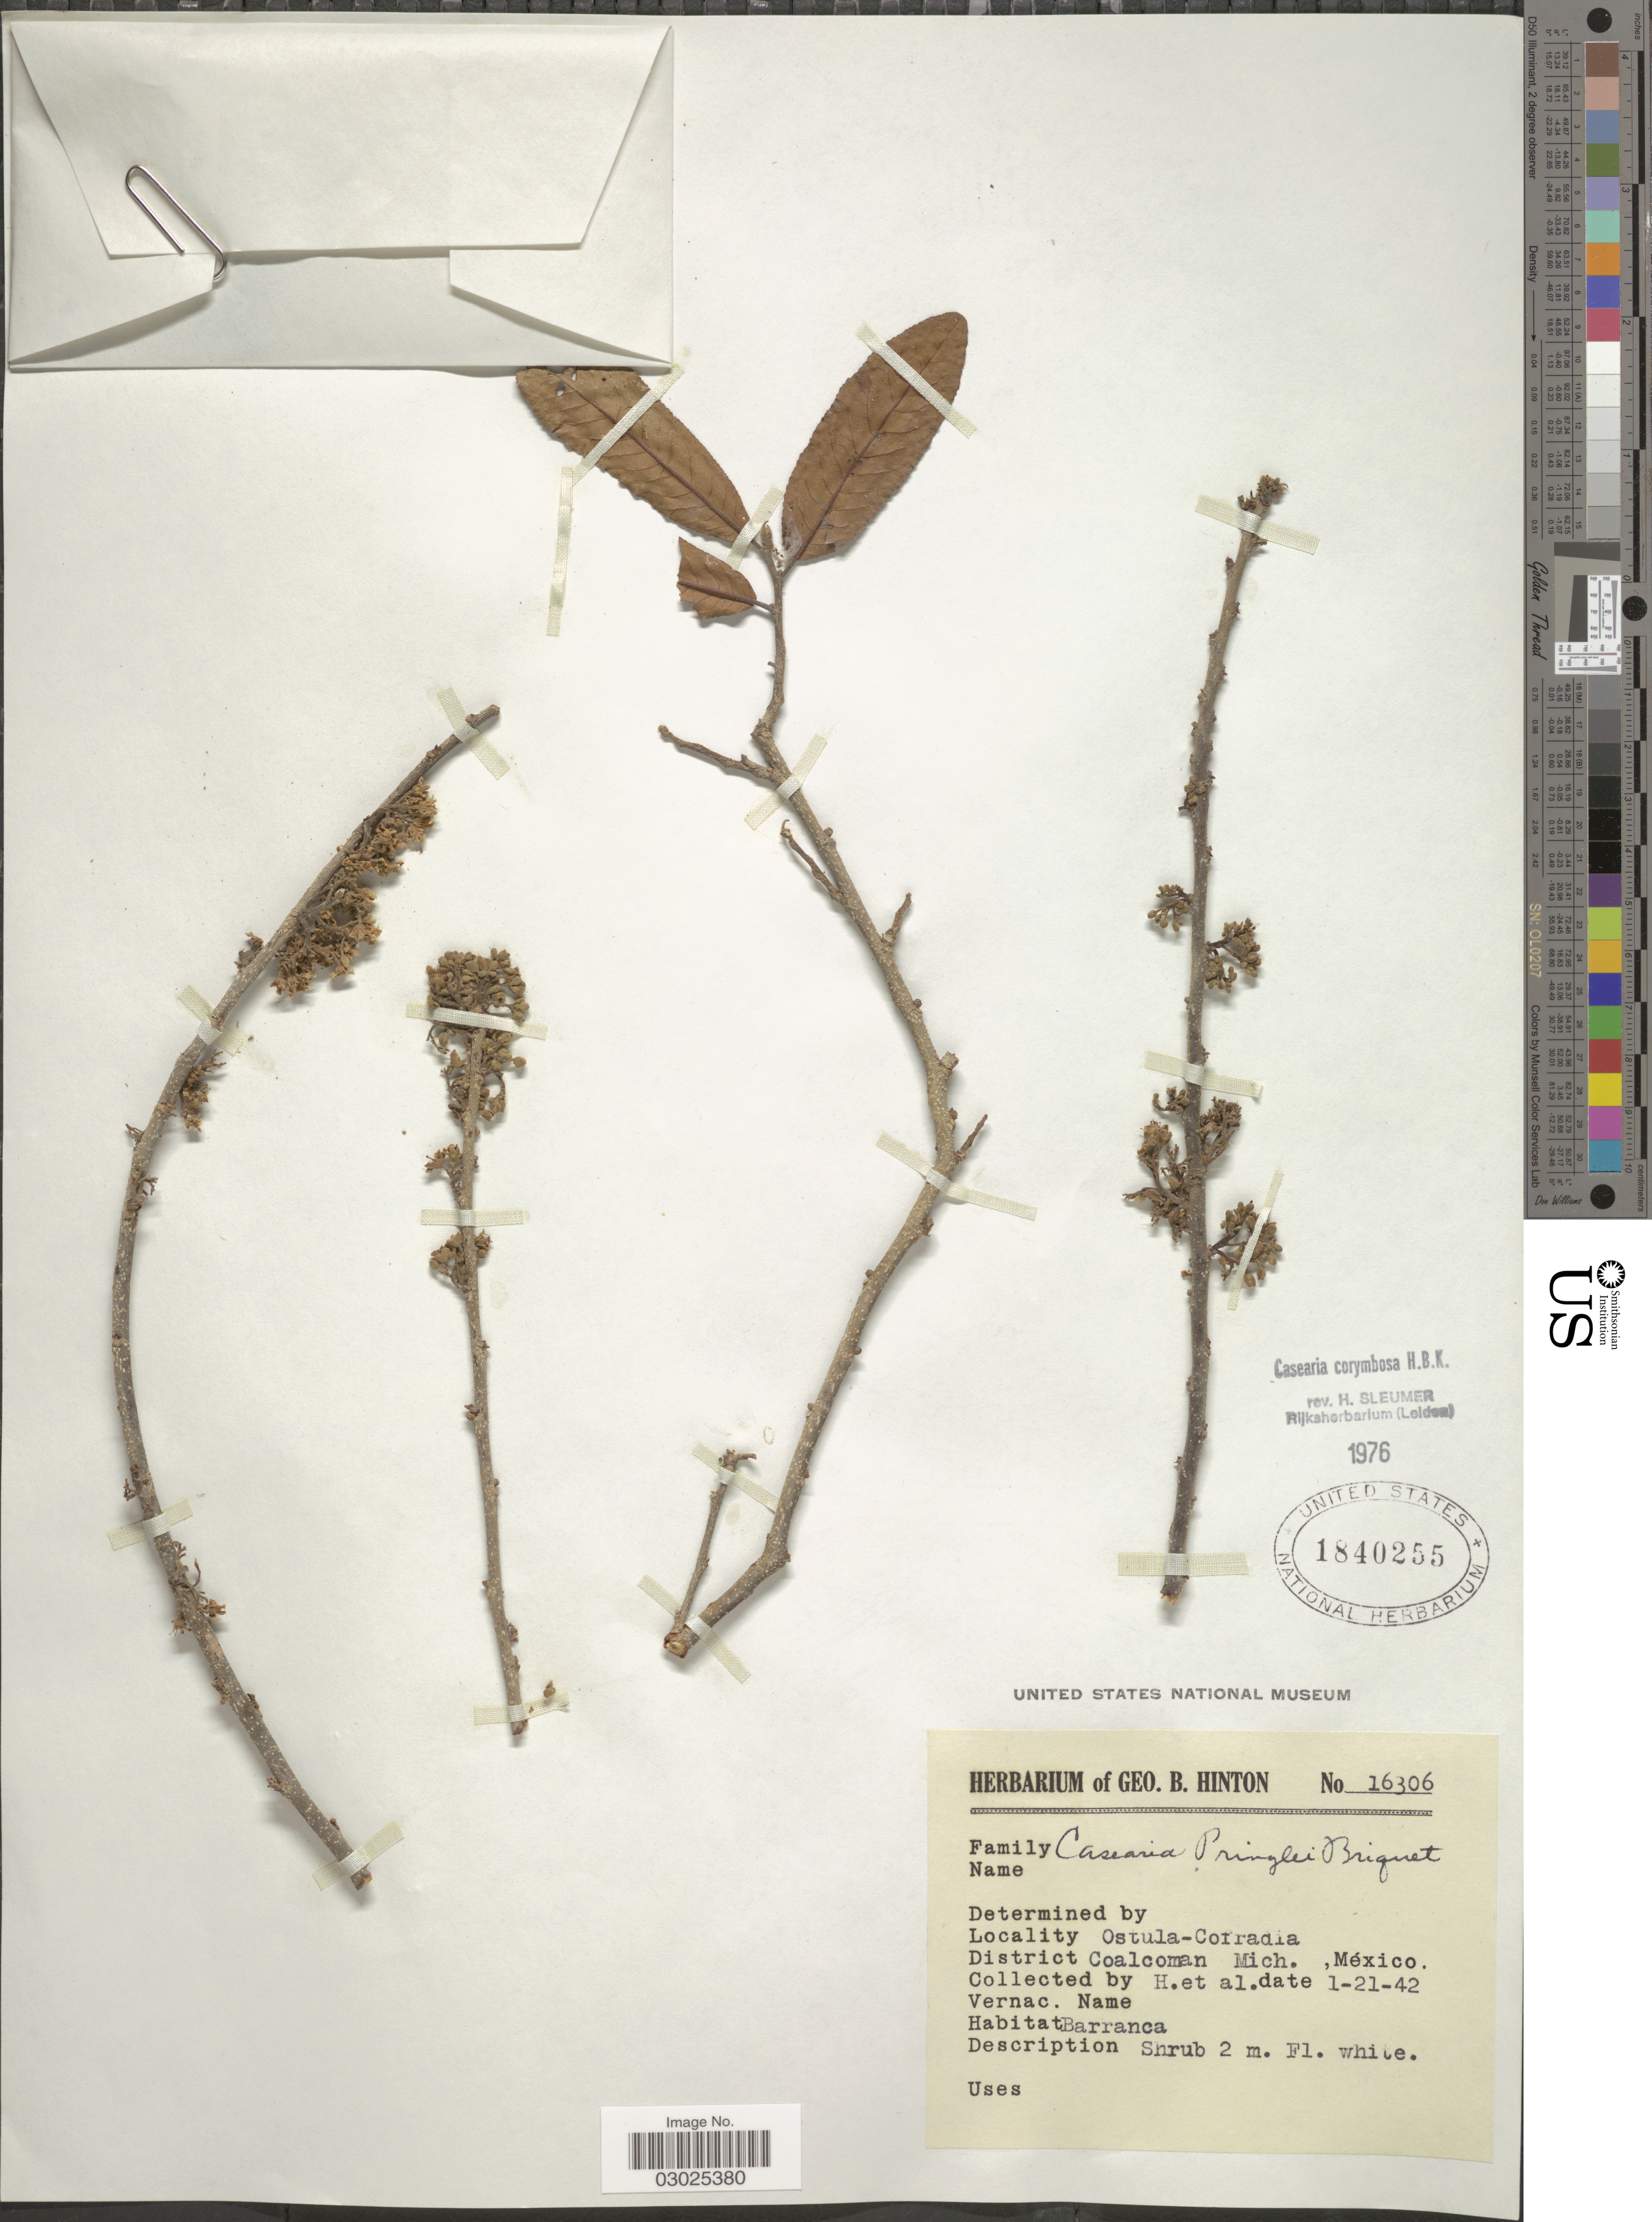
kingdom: Plantae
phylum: Tracheophyta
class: Magnoliopsida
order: Malpighiales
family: Salicaceae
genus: Casearia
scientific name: Casearia corymbosa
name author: Kunth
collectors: G. B. Hinton & et al.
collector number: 16306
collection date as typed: Transcribed d/m/y: 21/1/42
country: Mexico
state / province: Michoacán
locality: Ostula-Cofradia. District Coalcoman.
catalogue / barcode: US 1840255